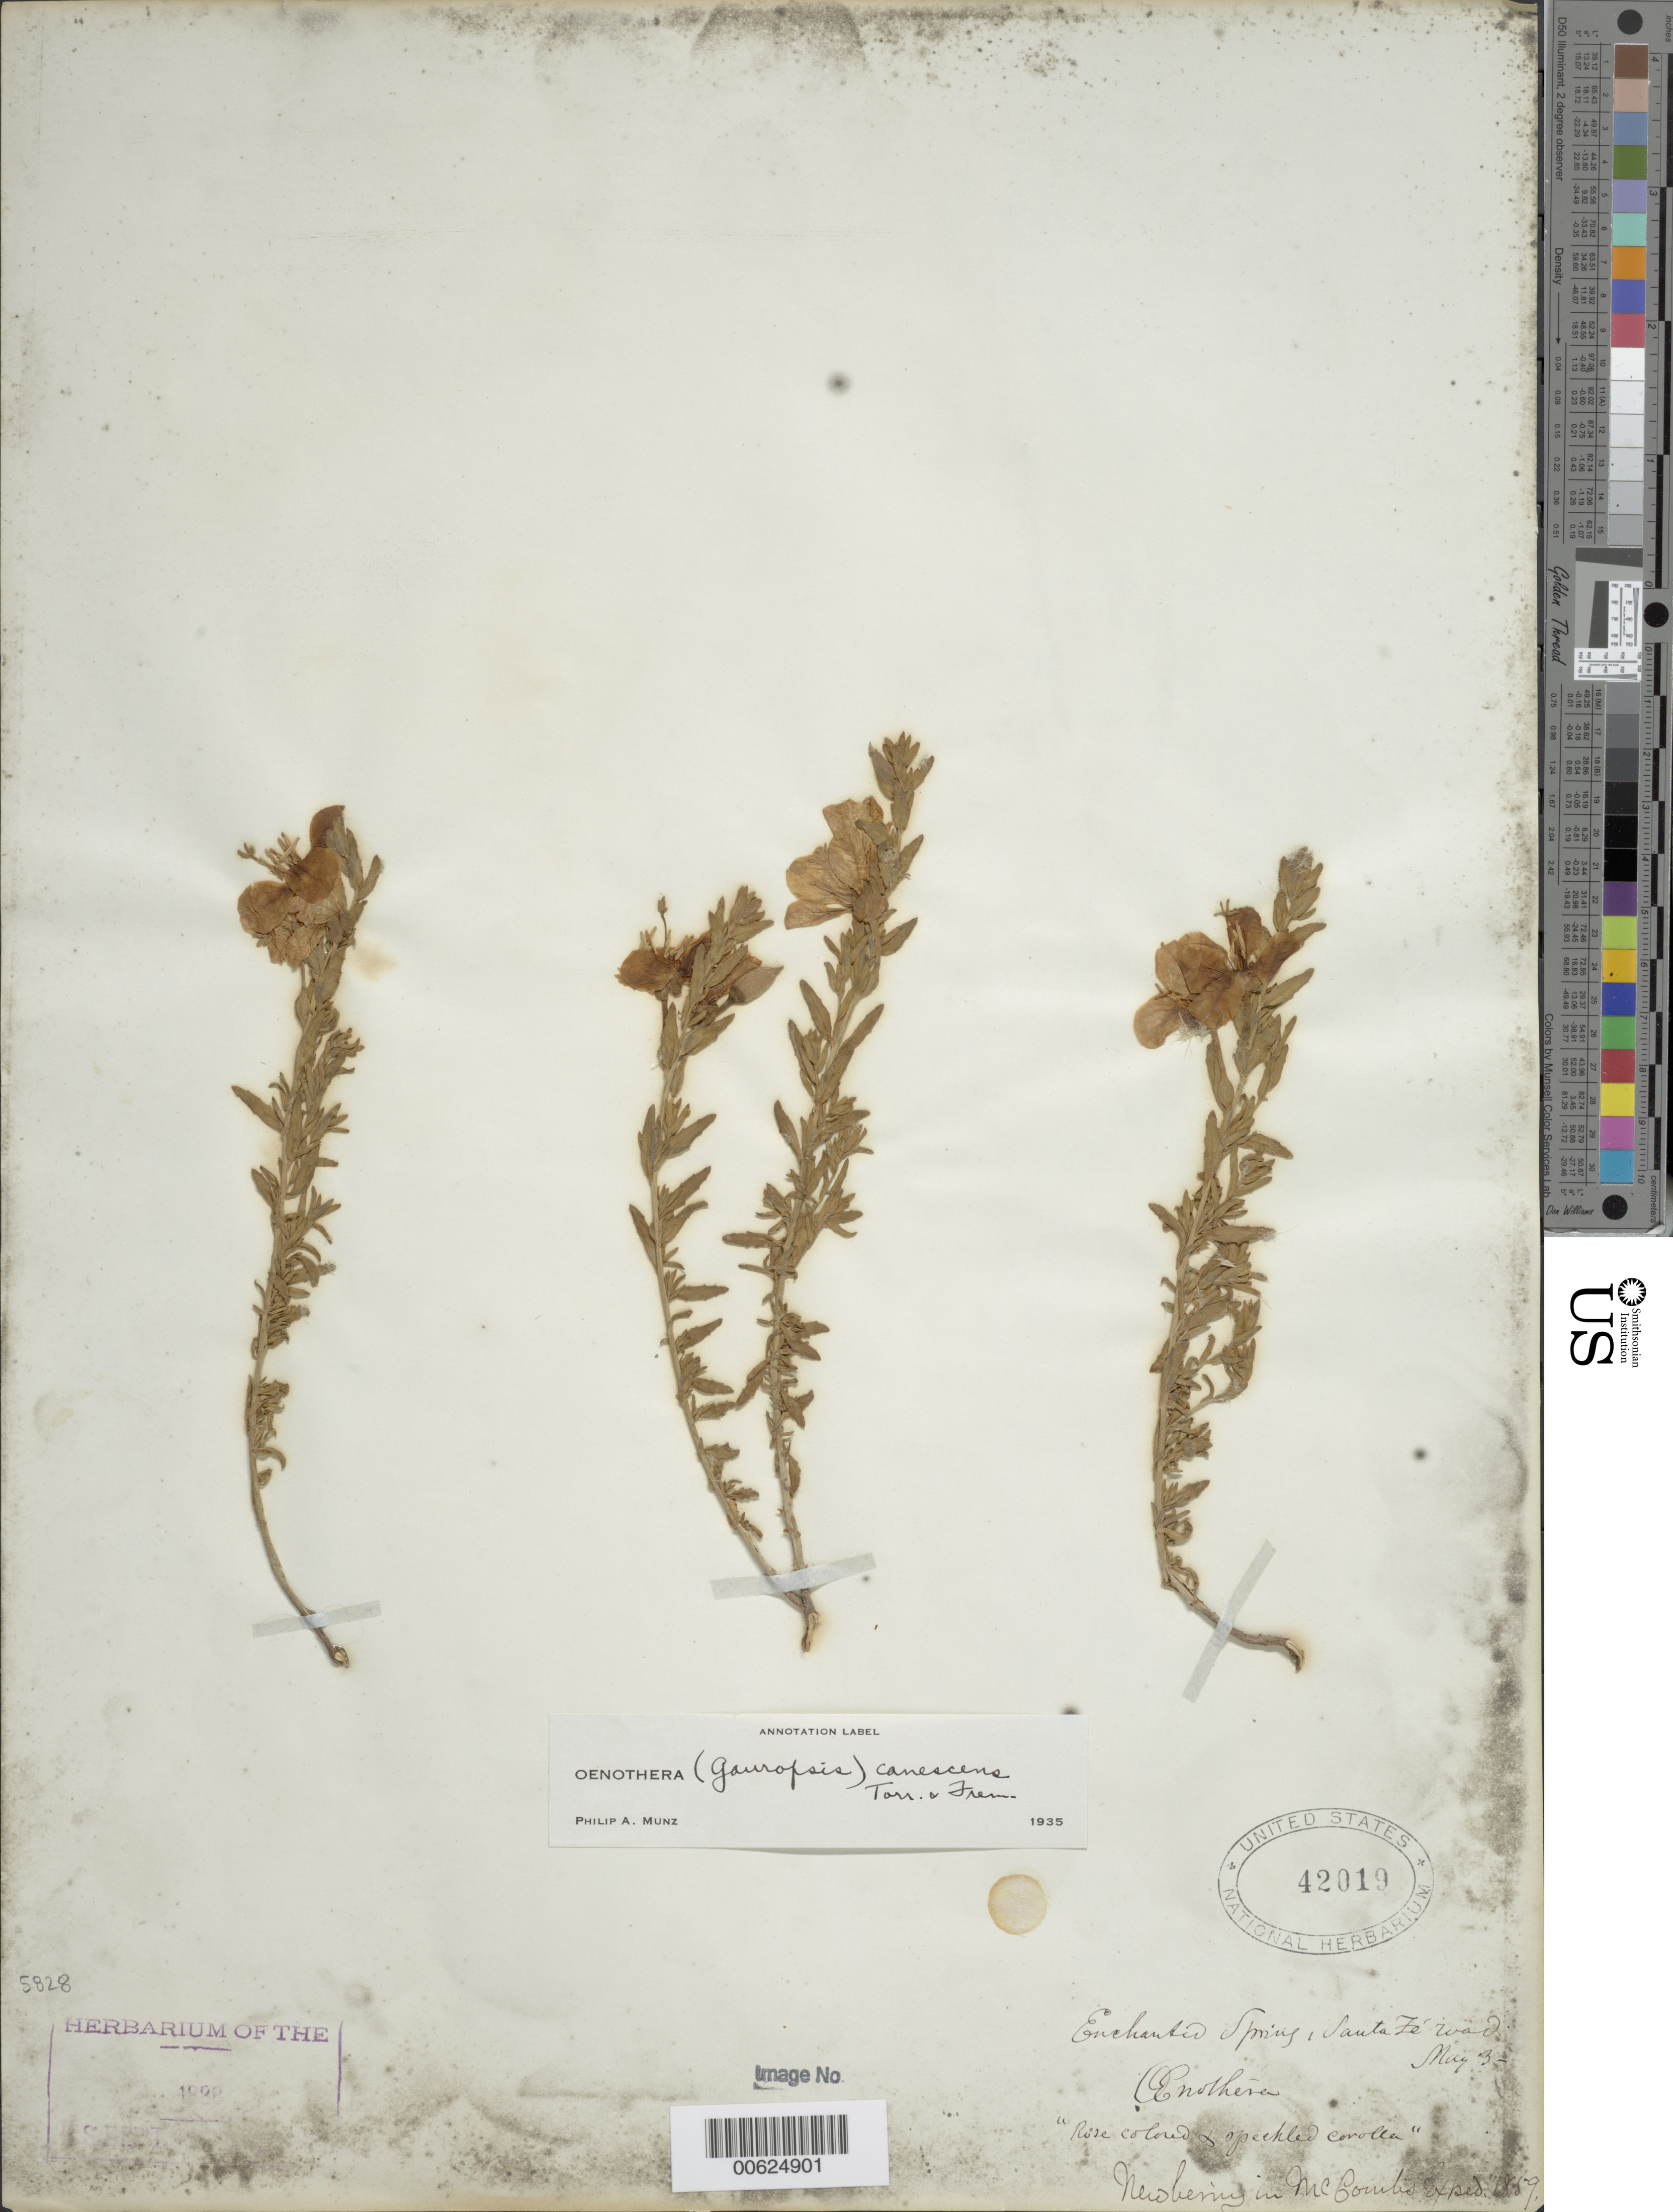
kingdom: Plantae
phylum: Tracheophyta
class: Magnoliopsida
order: Myrtales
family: Onagraceae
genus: Oenothera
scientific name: Oenothera canescens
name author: Torr. & Frém.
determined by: Munz, Philip A.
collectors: J. S. Newberry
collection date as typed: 03 May 1859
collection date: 1859-05-03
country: United States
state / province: New Mexico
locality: Enchanted Spring, Santa Fe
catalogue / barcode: US 42019